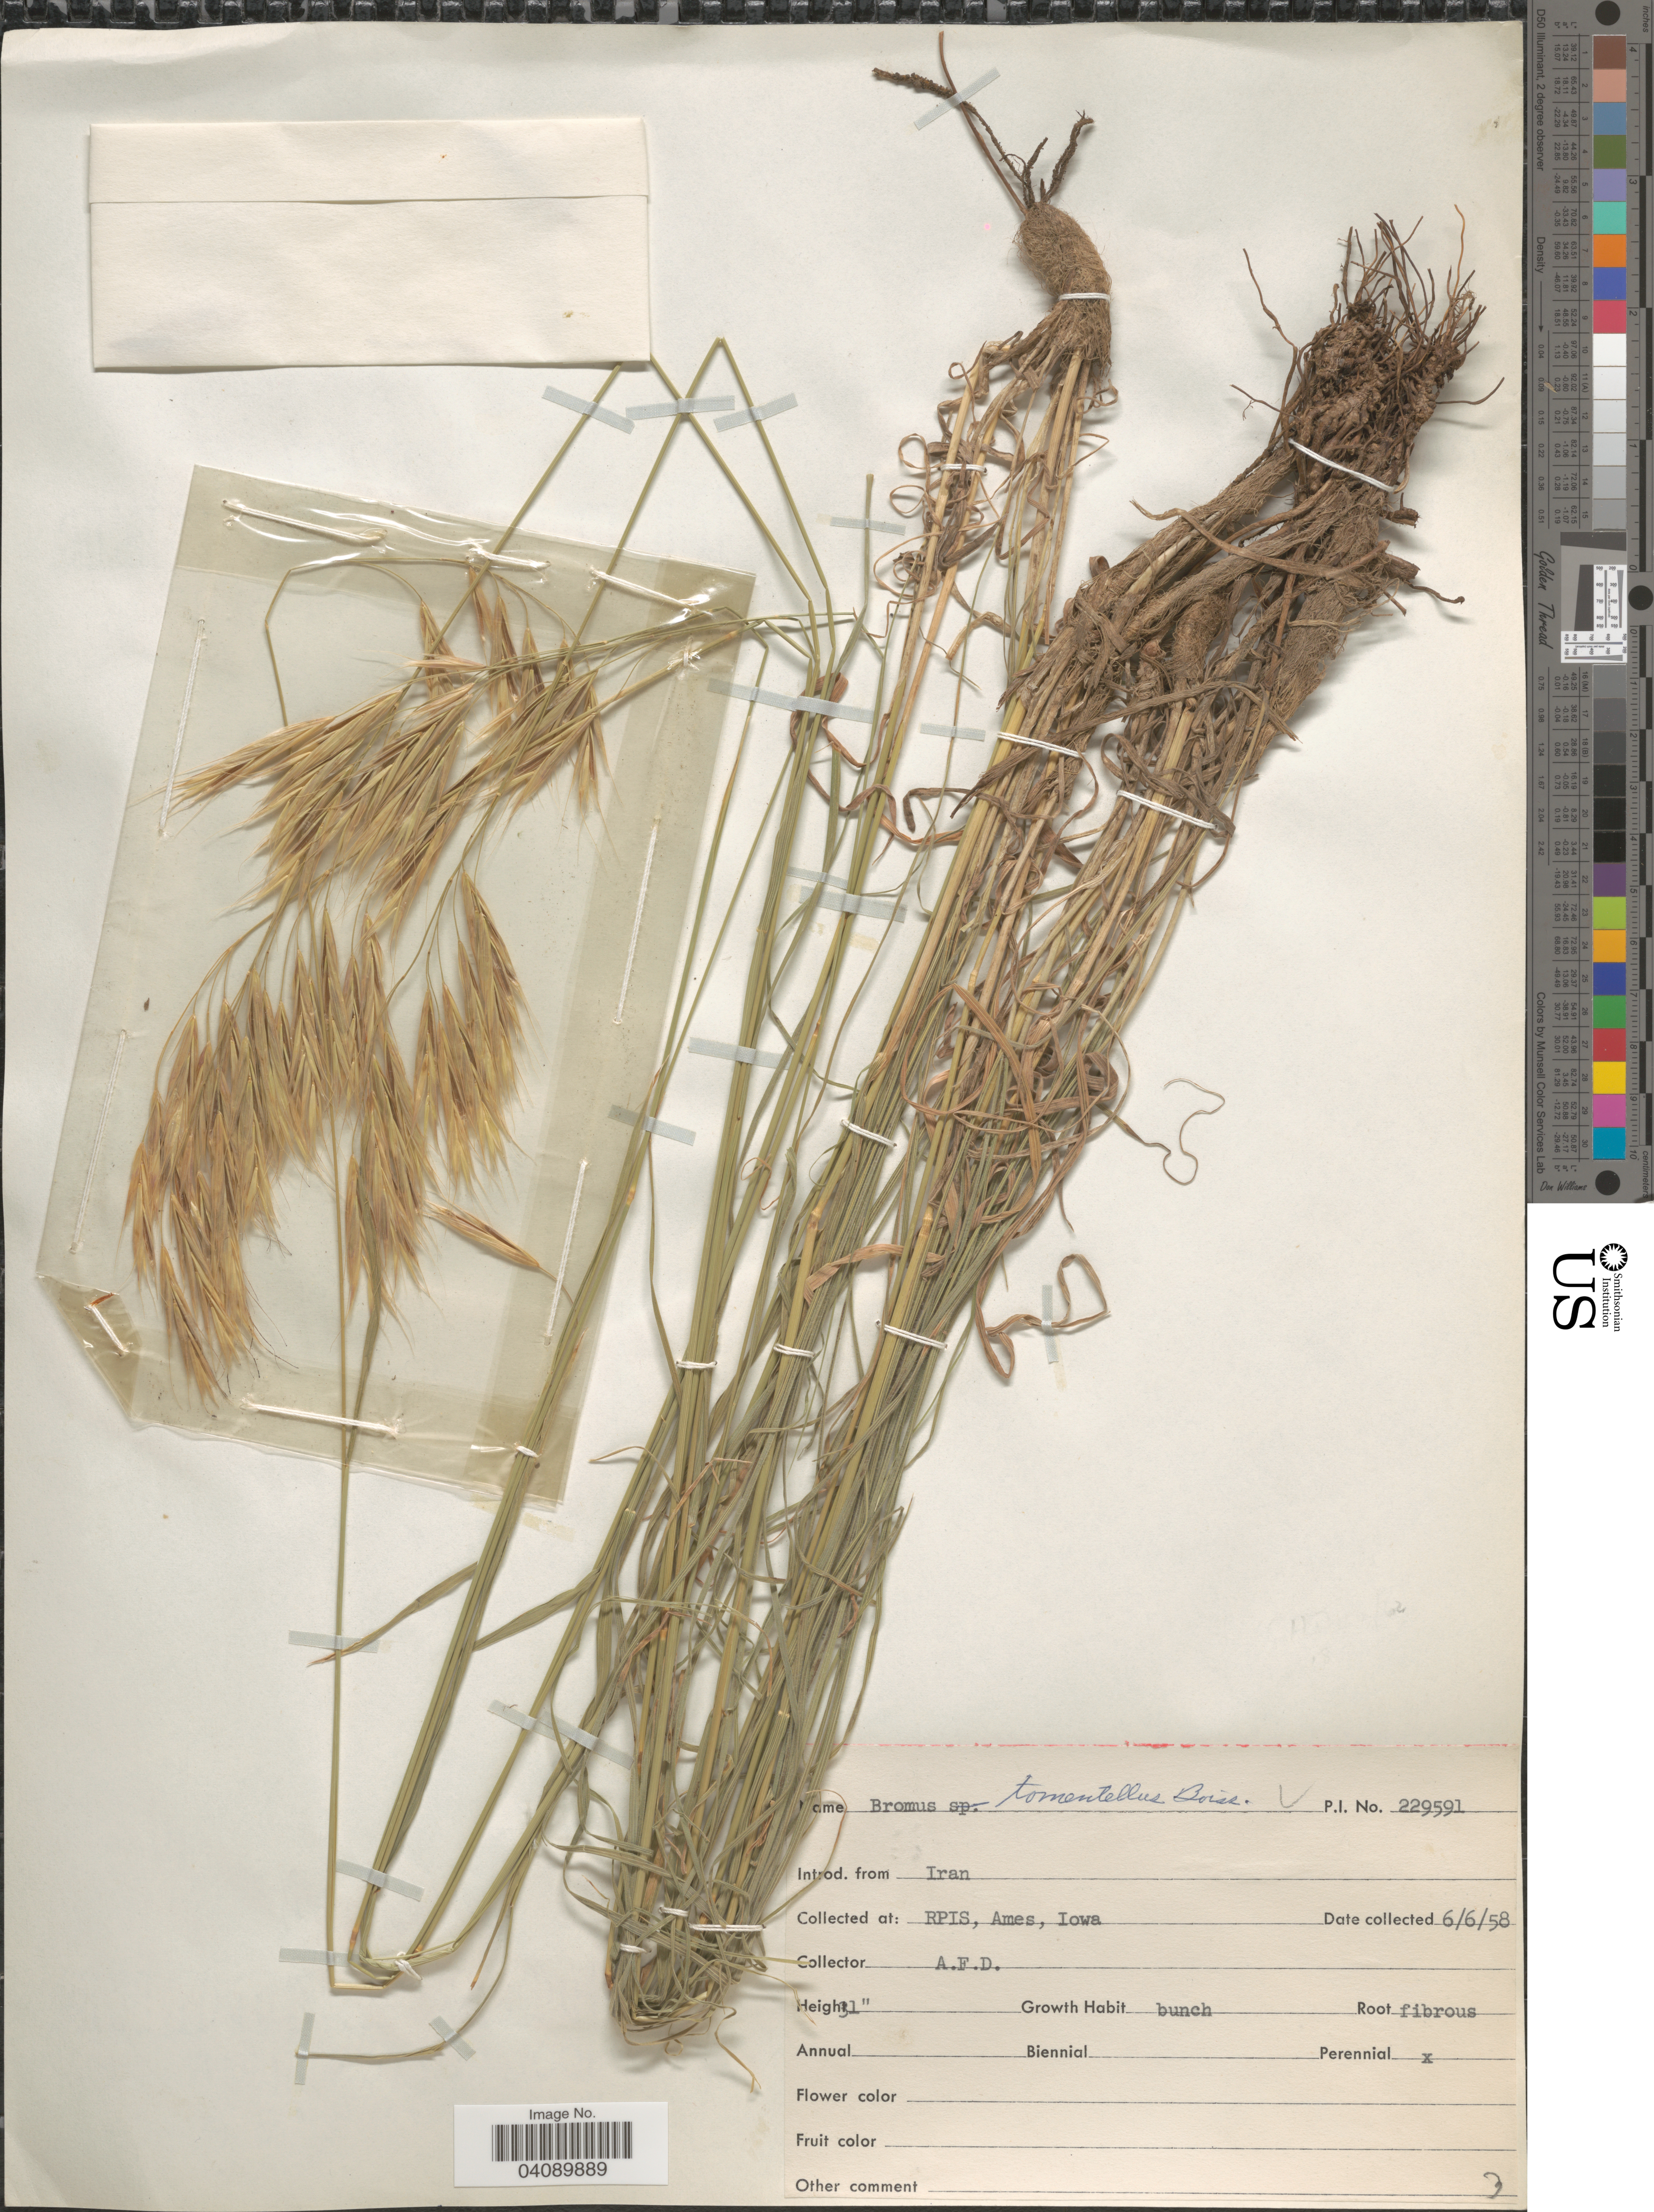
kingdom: Plantae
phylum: Tracheophyta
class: Liliopsida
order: Poales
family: Poaceae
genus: Bromus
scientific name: Bromus tomentellus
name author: Boiss.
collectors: A. D.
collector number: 229591?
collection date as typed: Transcribed d/m/y: 6/6/58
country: United States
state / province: Iowa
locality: RPIS, Ames.